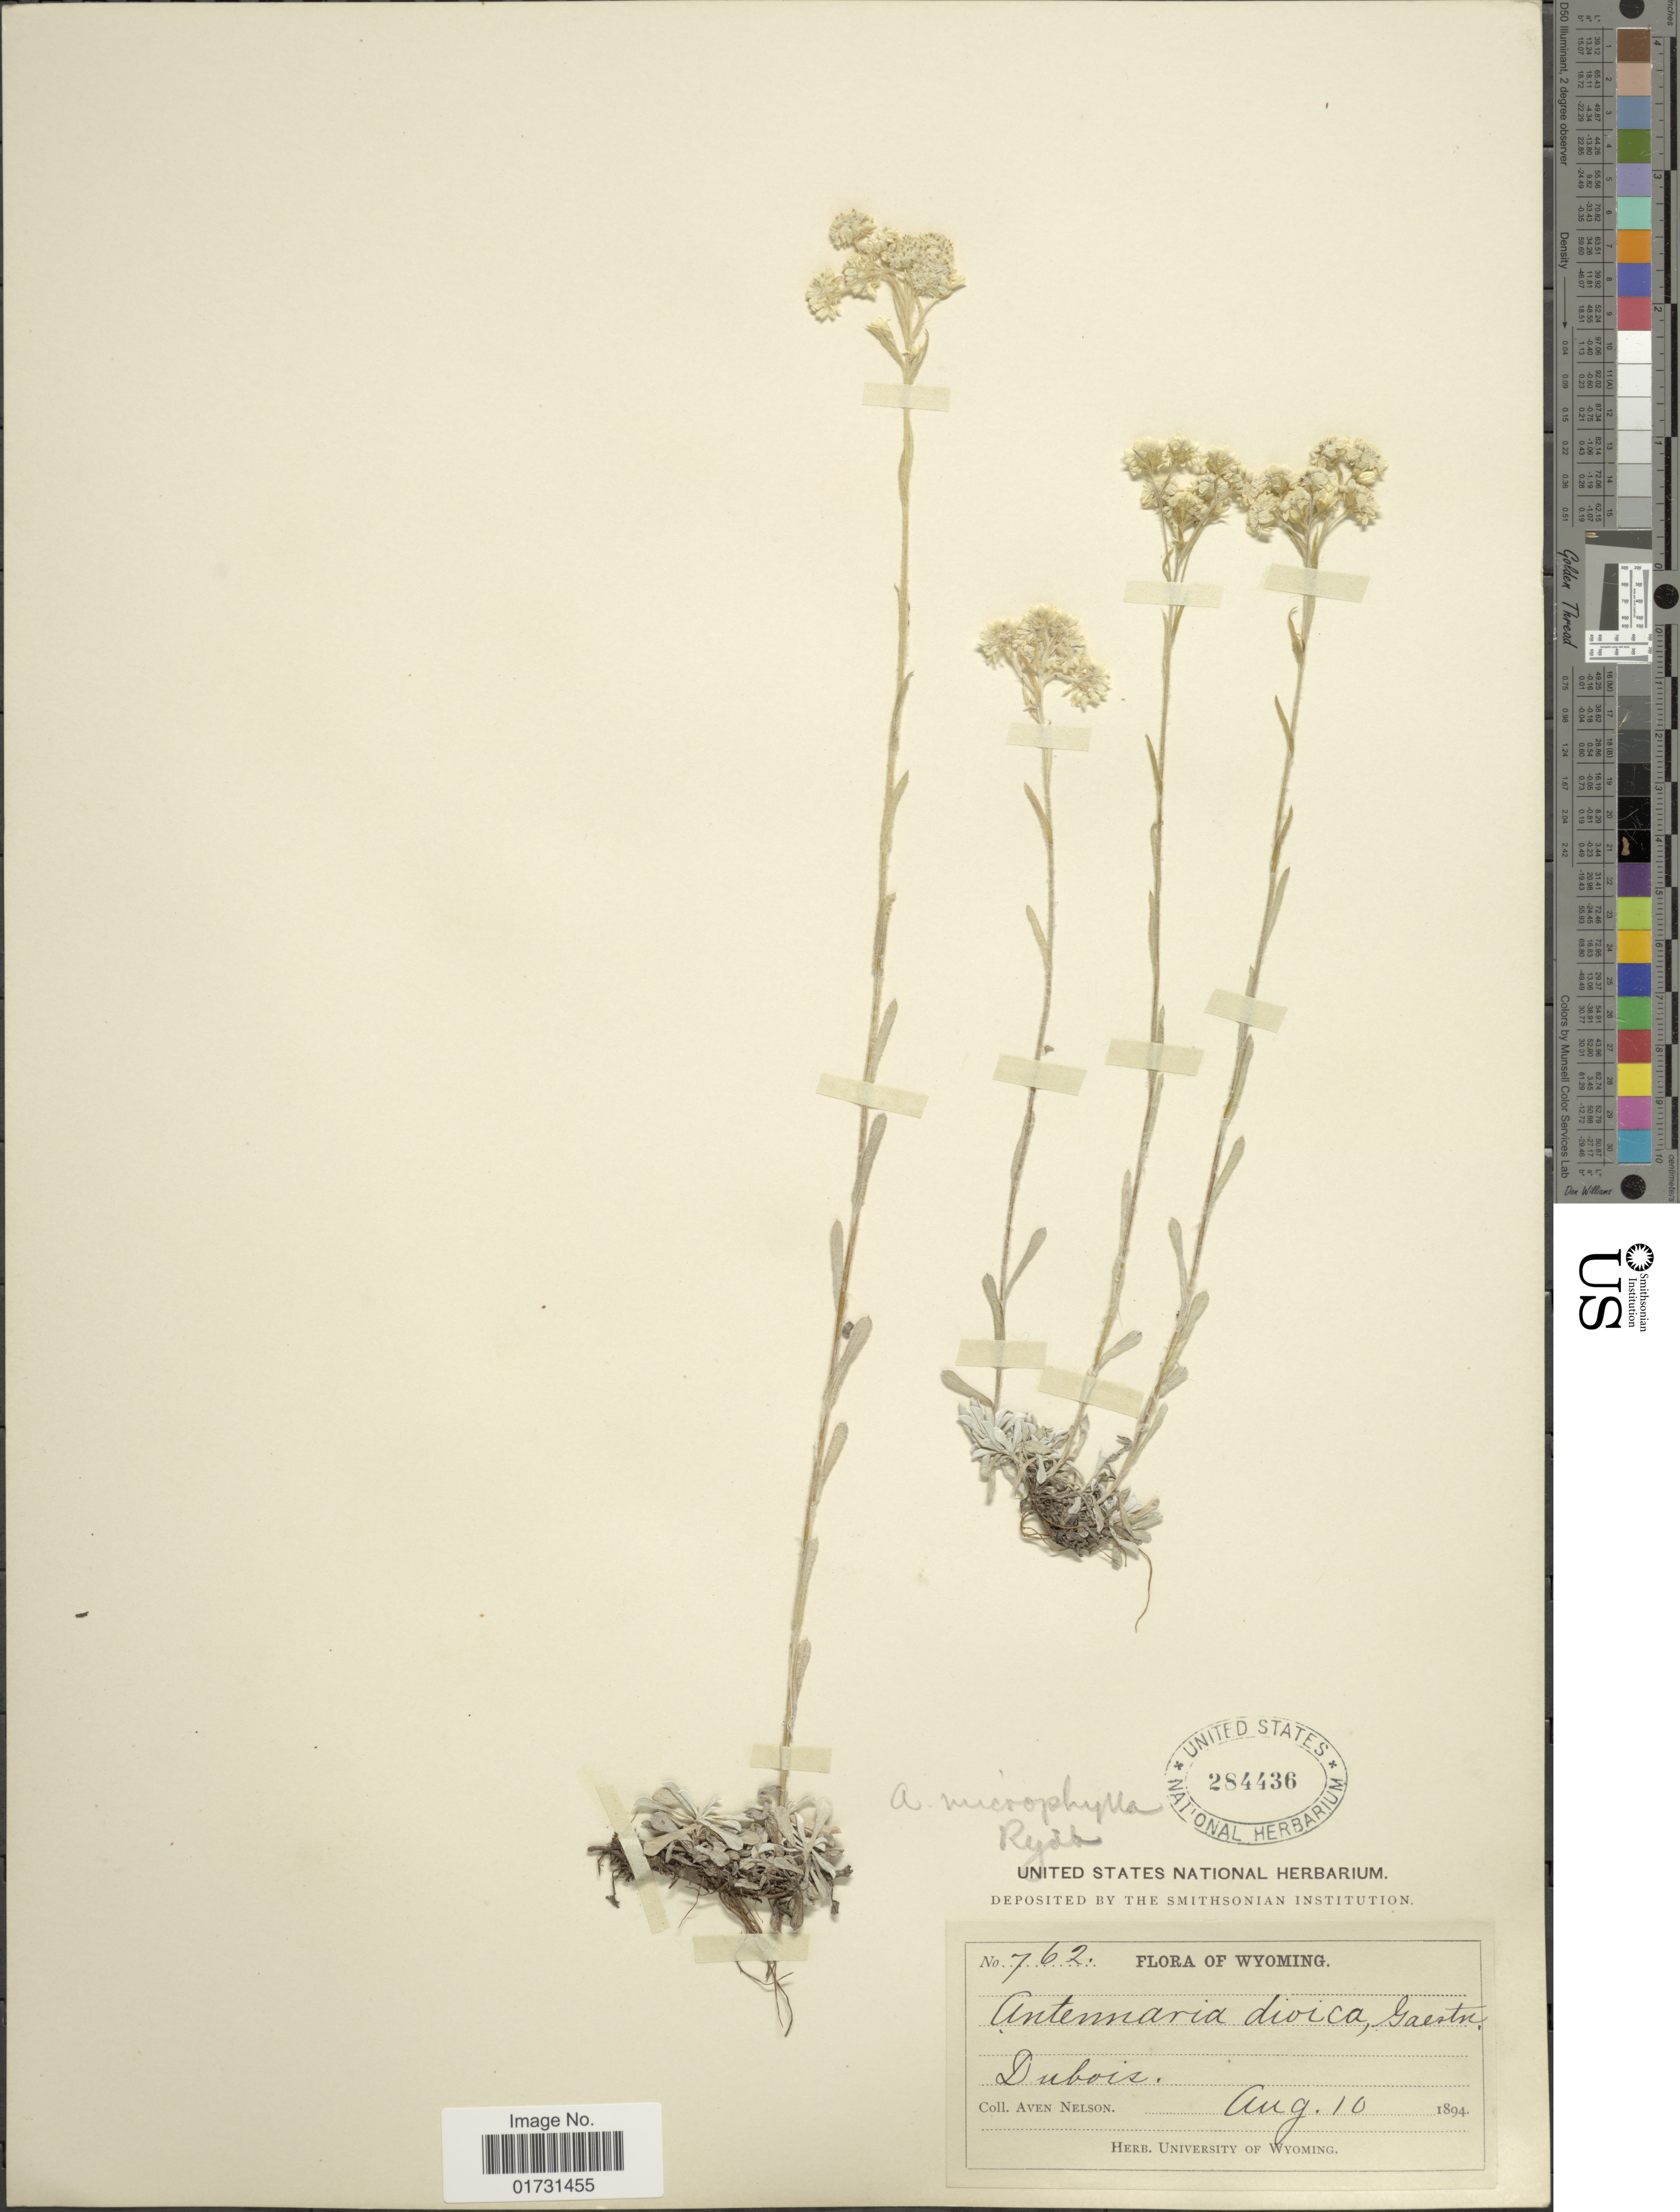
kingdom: Plantae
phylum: Tracheophyta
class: Magnoliopsida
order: Asterales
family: Asteraceae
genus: Antennaria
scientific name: Antennaria microphylla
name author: Rydb.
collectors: A. Nelson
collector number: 762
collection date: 1894-08-10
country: United States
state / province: Wyoming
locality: Dubois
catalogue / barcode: US 284436